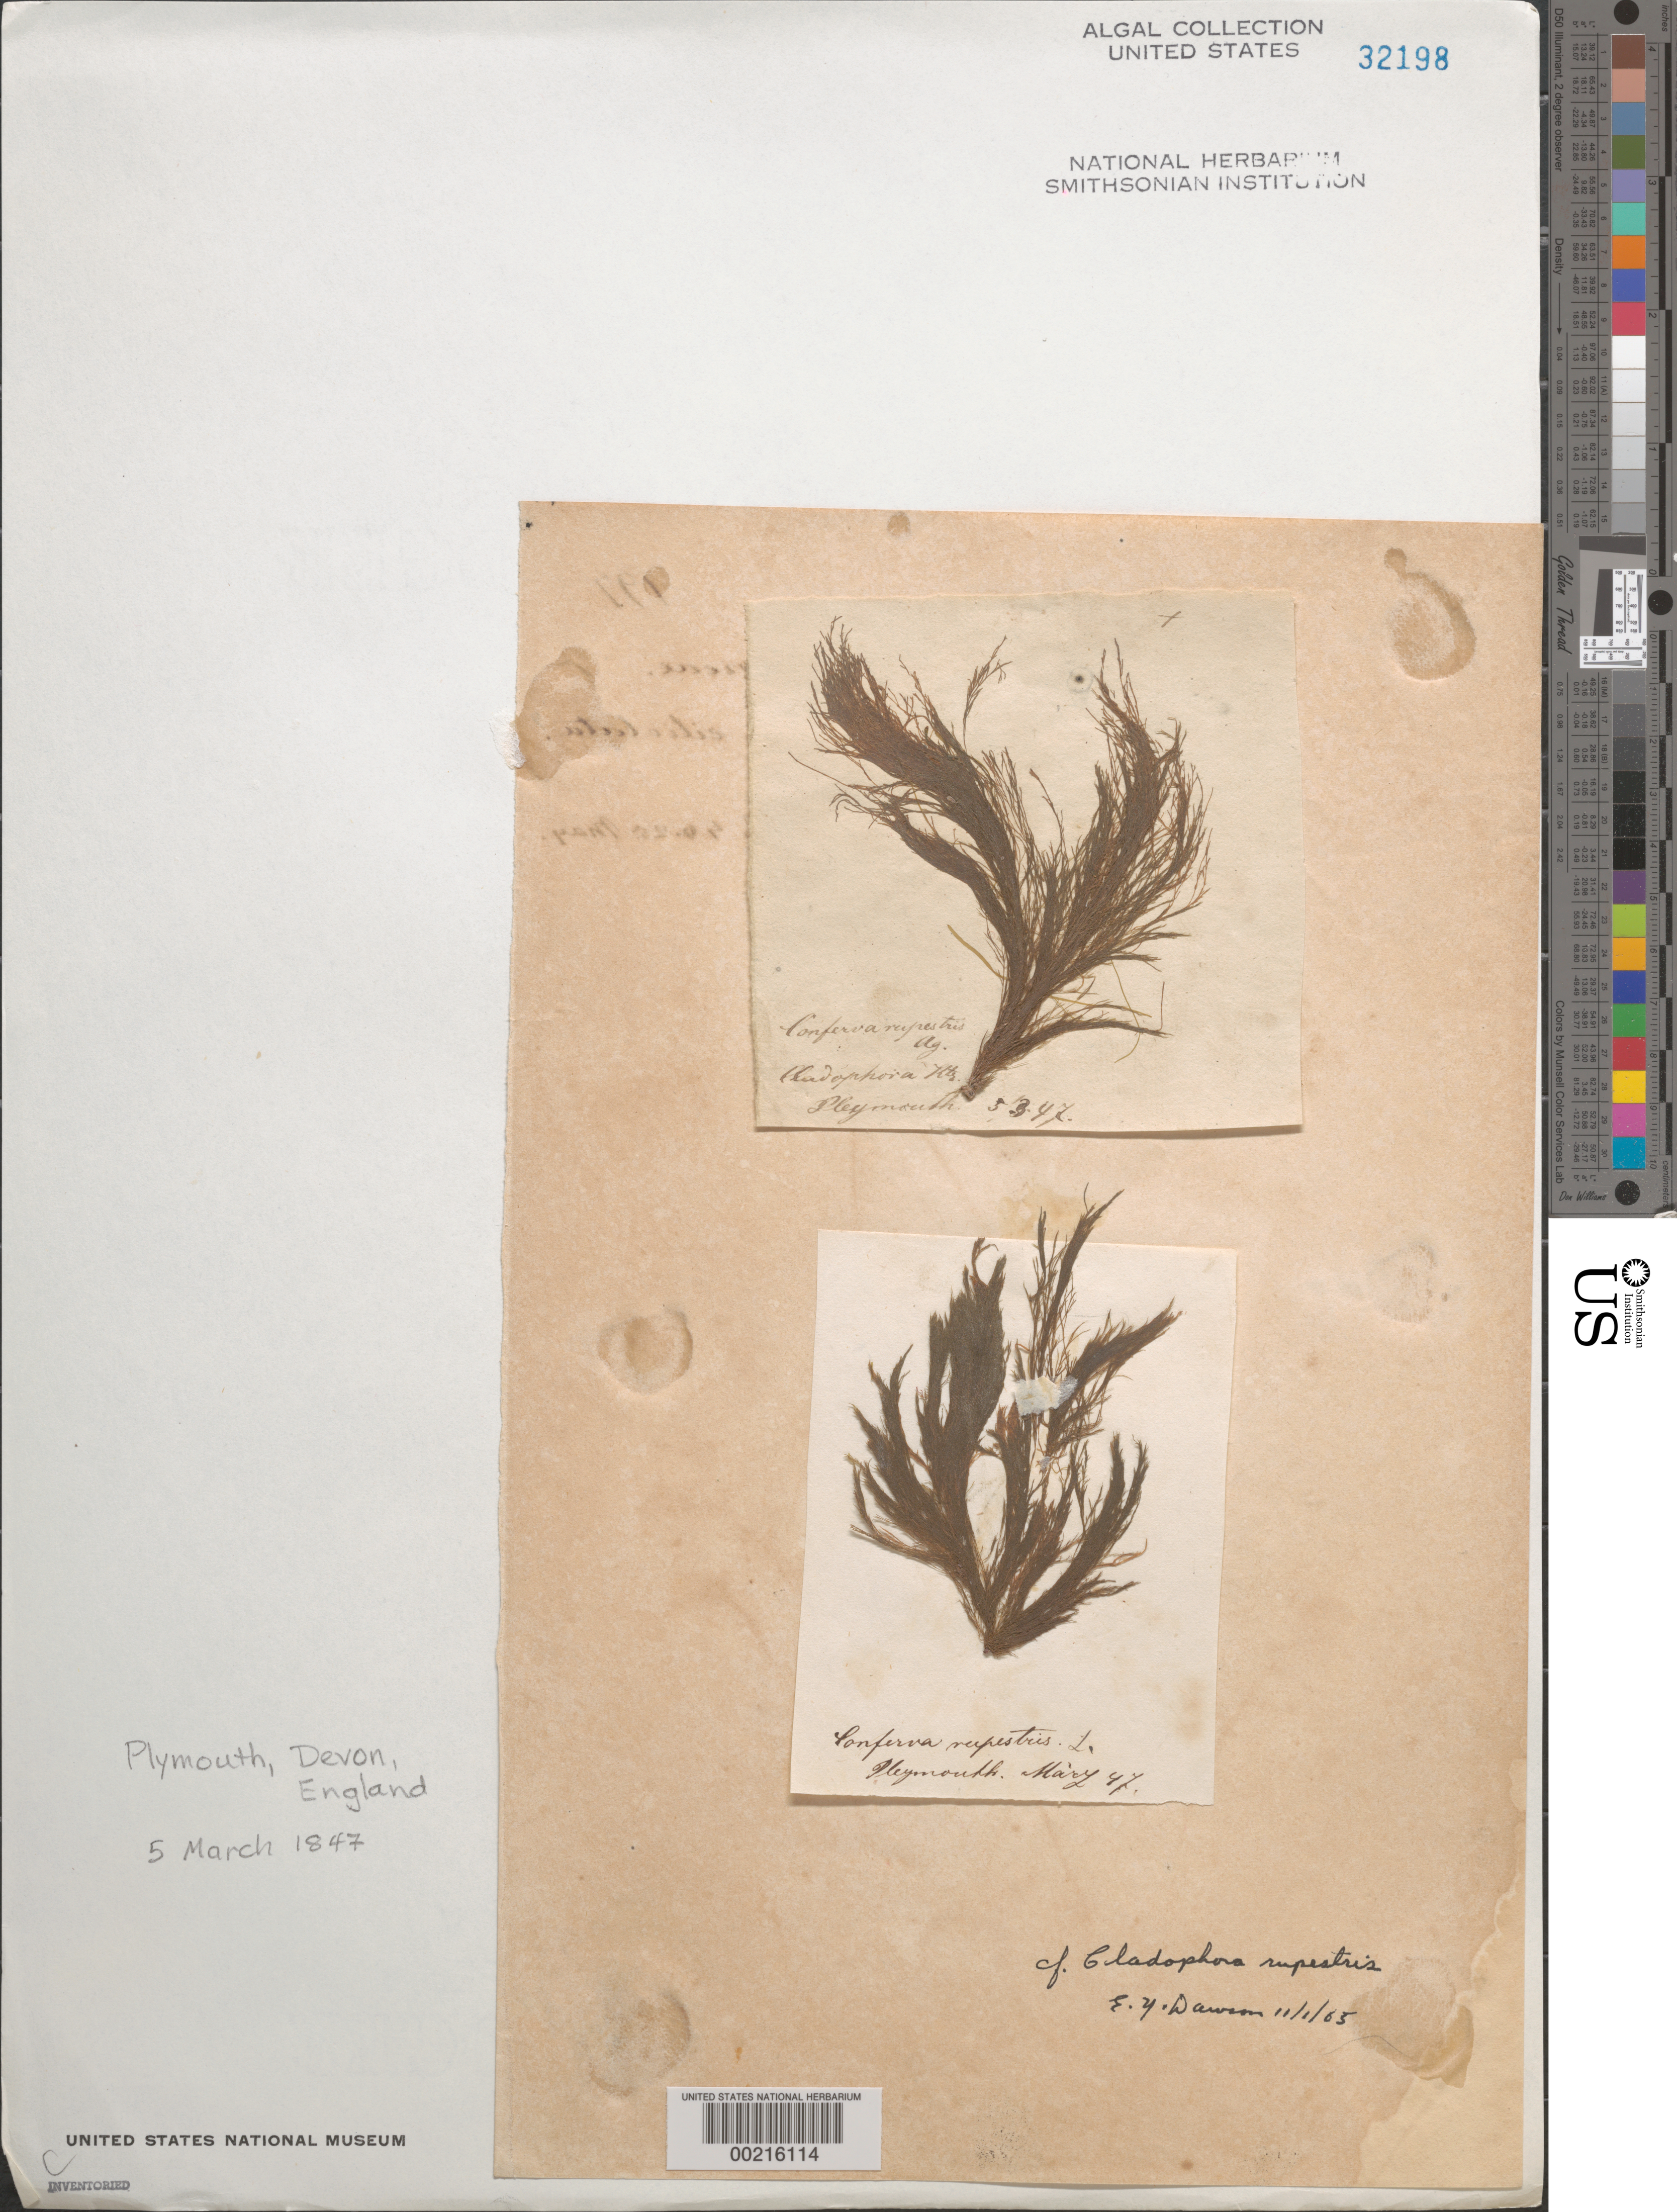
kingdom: Plantae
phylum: Chlorophyta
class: Ulvophyceae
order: Cladophorales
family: Cladophoraceae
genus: Cladophora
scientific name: Cladophora rupestris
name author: (Roth) Kütz.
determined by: Dawson, E. Y.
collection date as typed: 05 Mar 1847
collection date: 1847-03-05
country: United Kingdom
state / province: England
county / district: Devon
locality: Plymouth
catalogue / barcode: US 32198